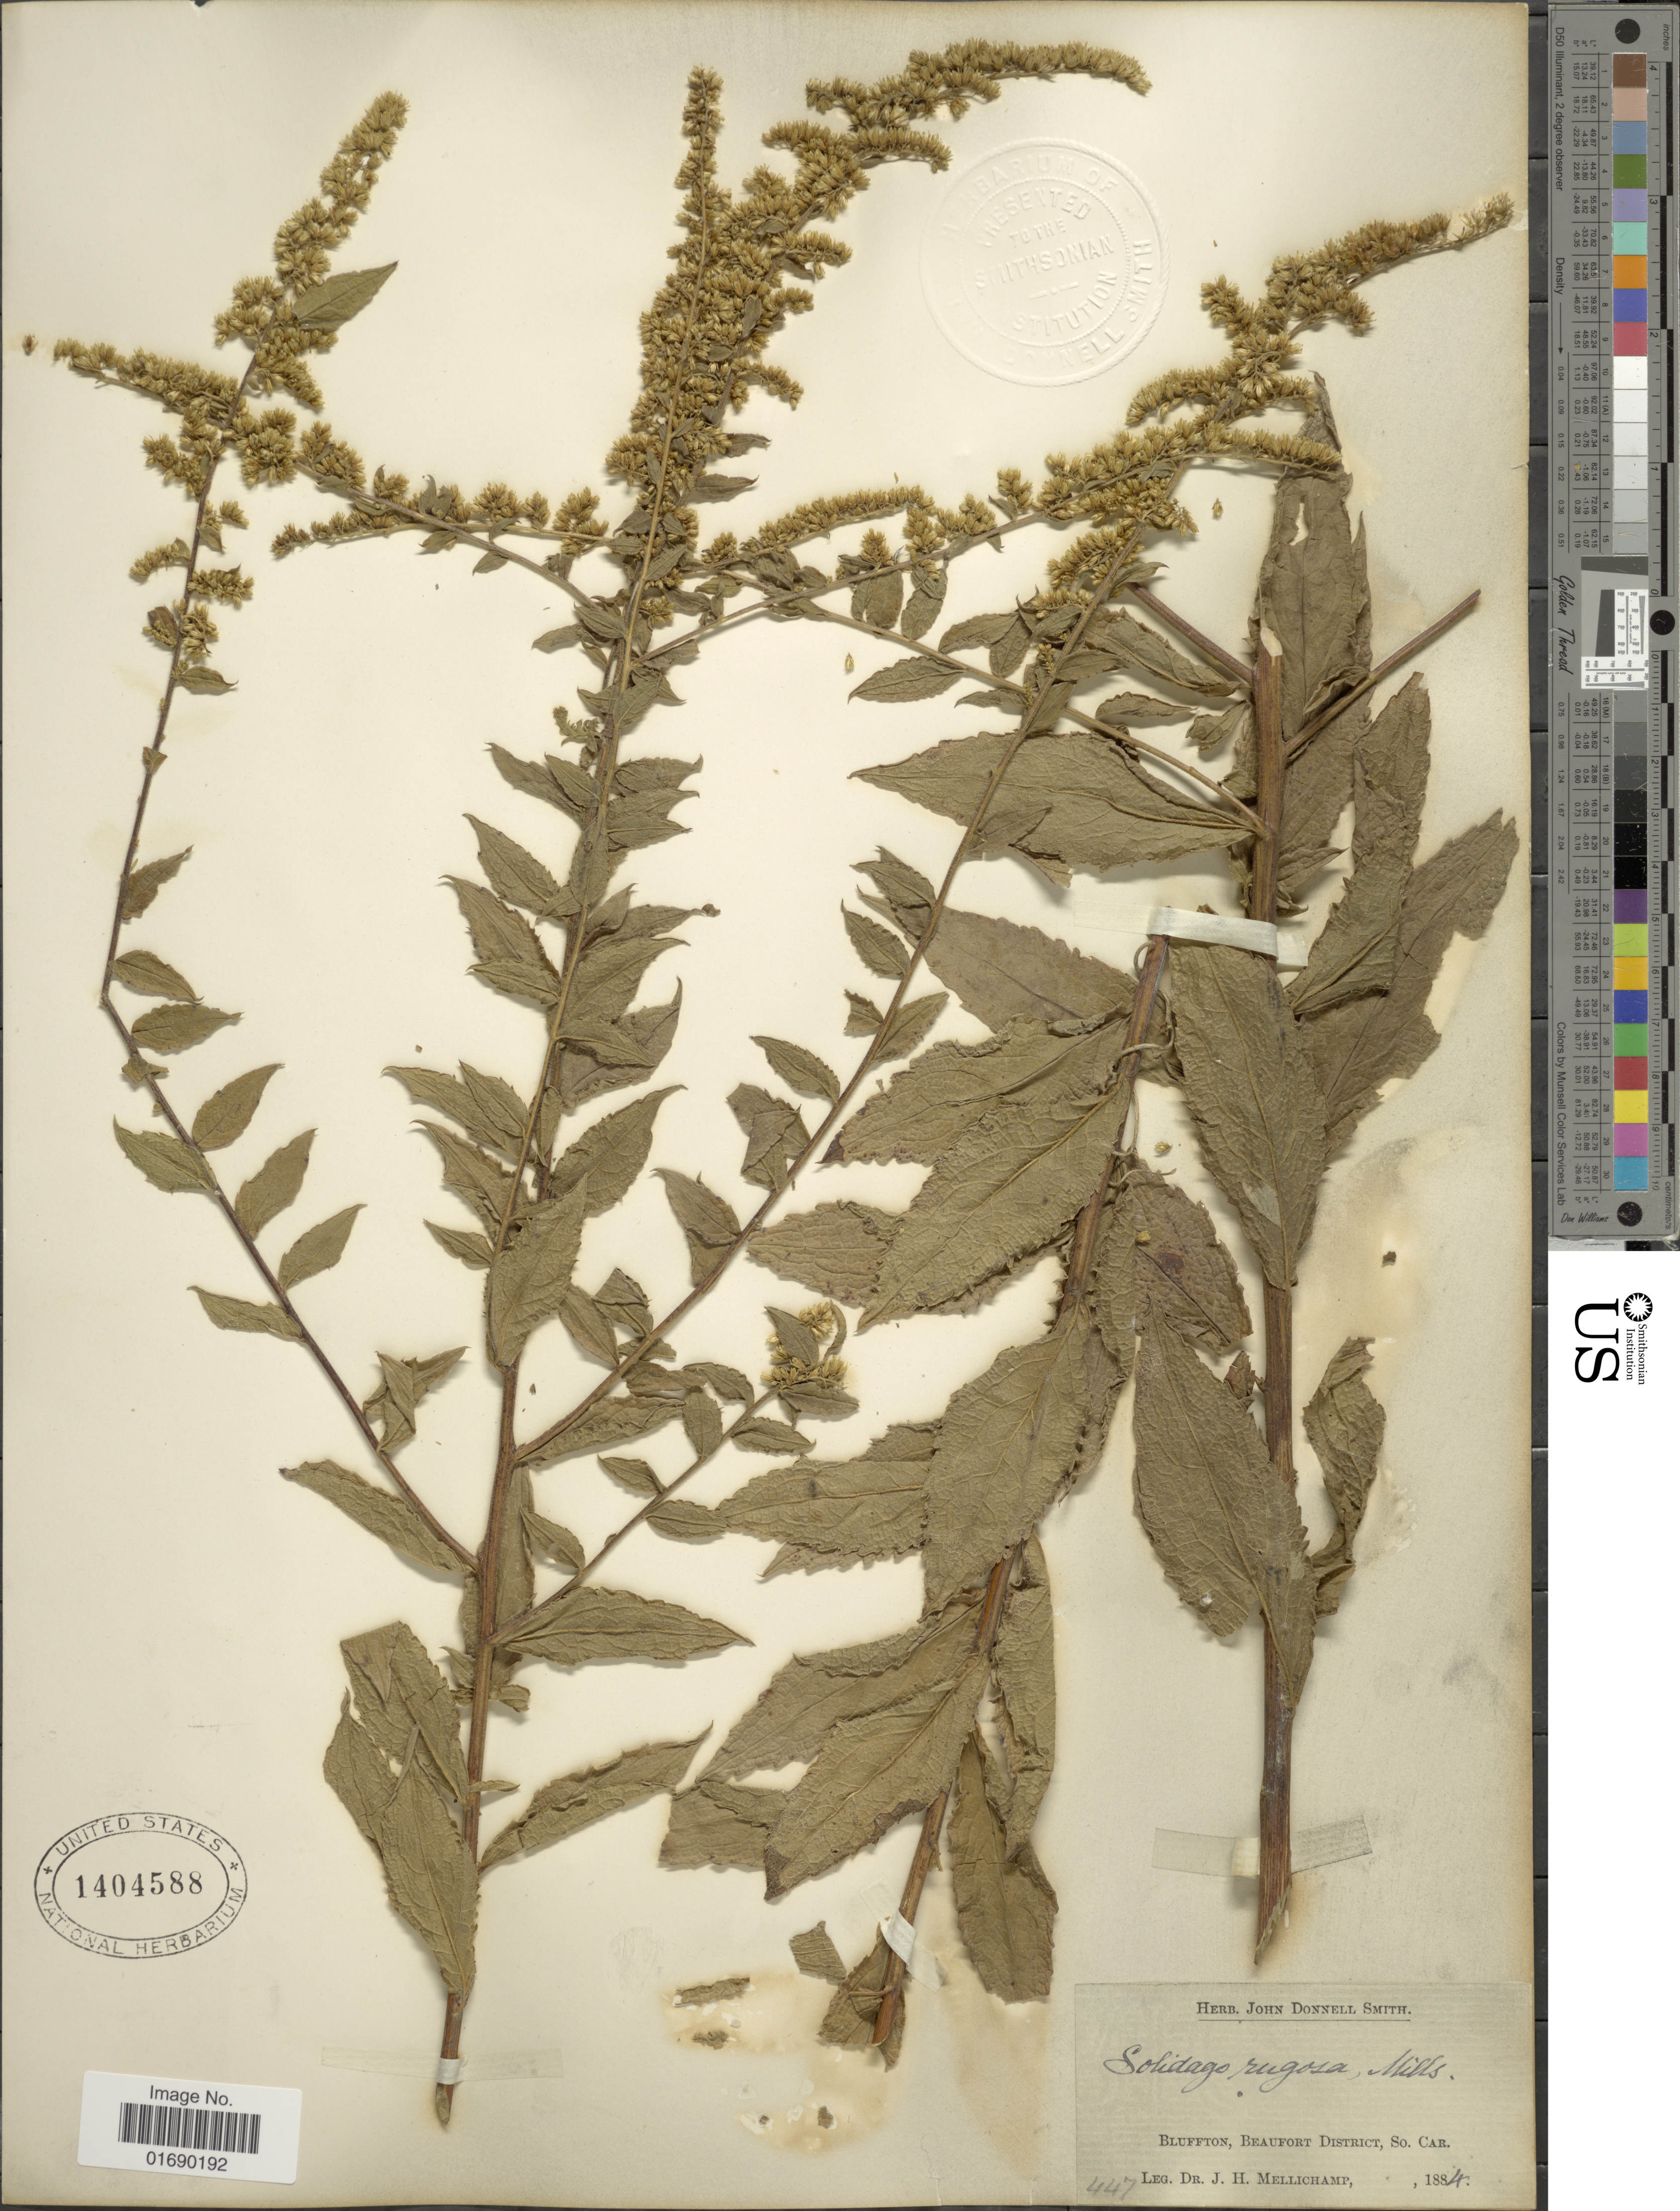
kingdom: Plantae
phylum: Tracheophyta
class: Magnoliopsida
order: Asterales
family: Asteraceae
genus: Solidago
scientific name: Solidago rugosa var. aspera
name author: (Aiton) Cronq.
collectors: J. H. Mellichamp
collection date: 1884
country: United States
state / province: South Carolina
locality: Blufton, Beaufort District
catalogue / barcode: US 1404588